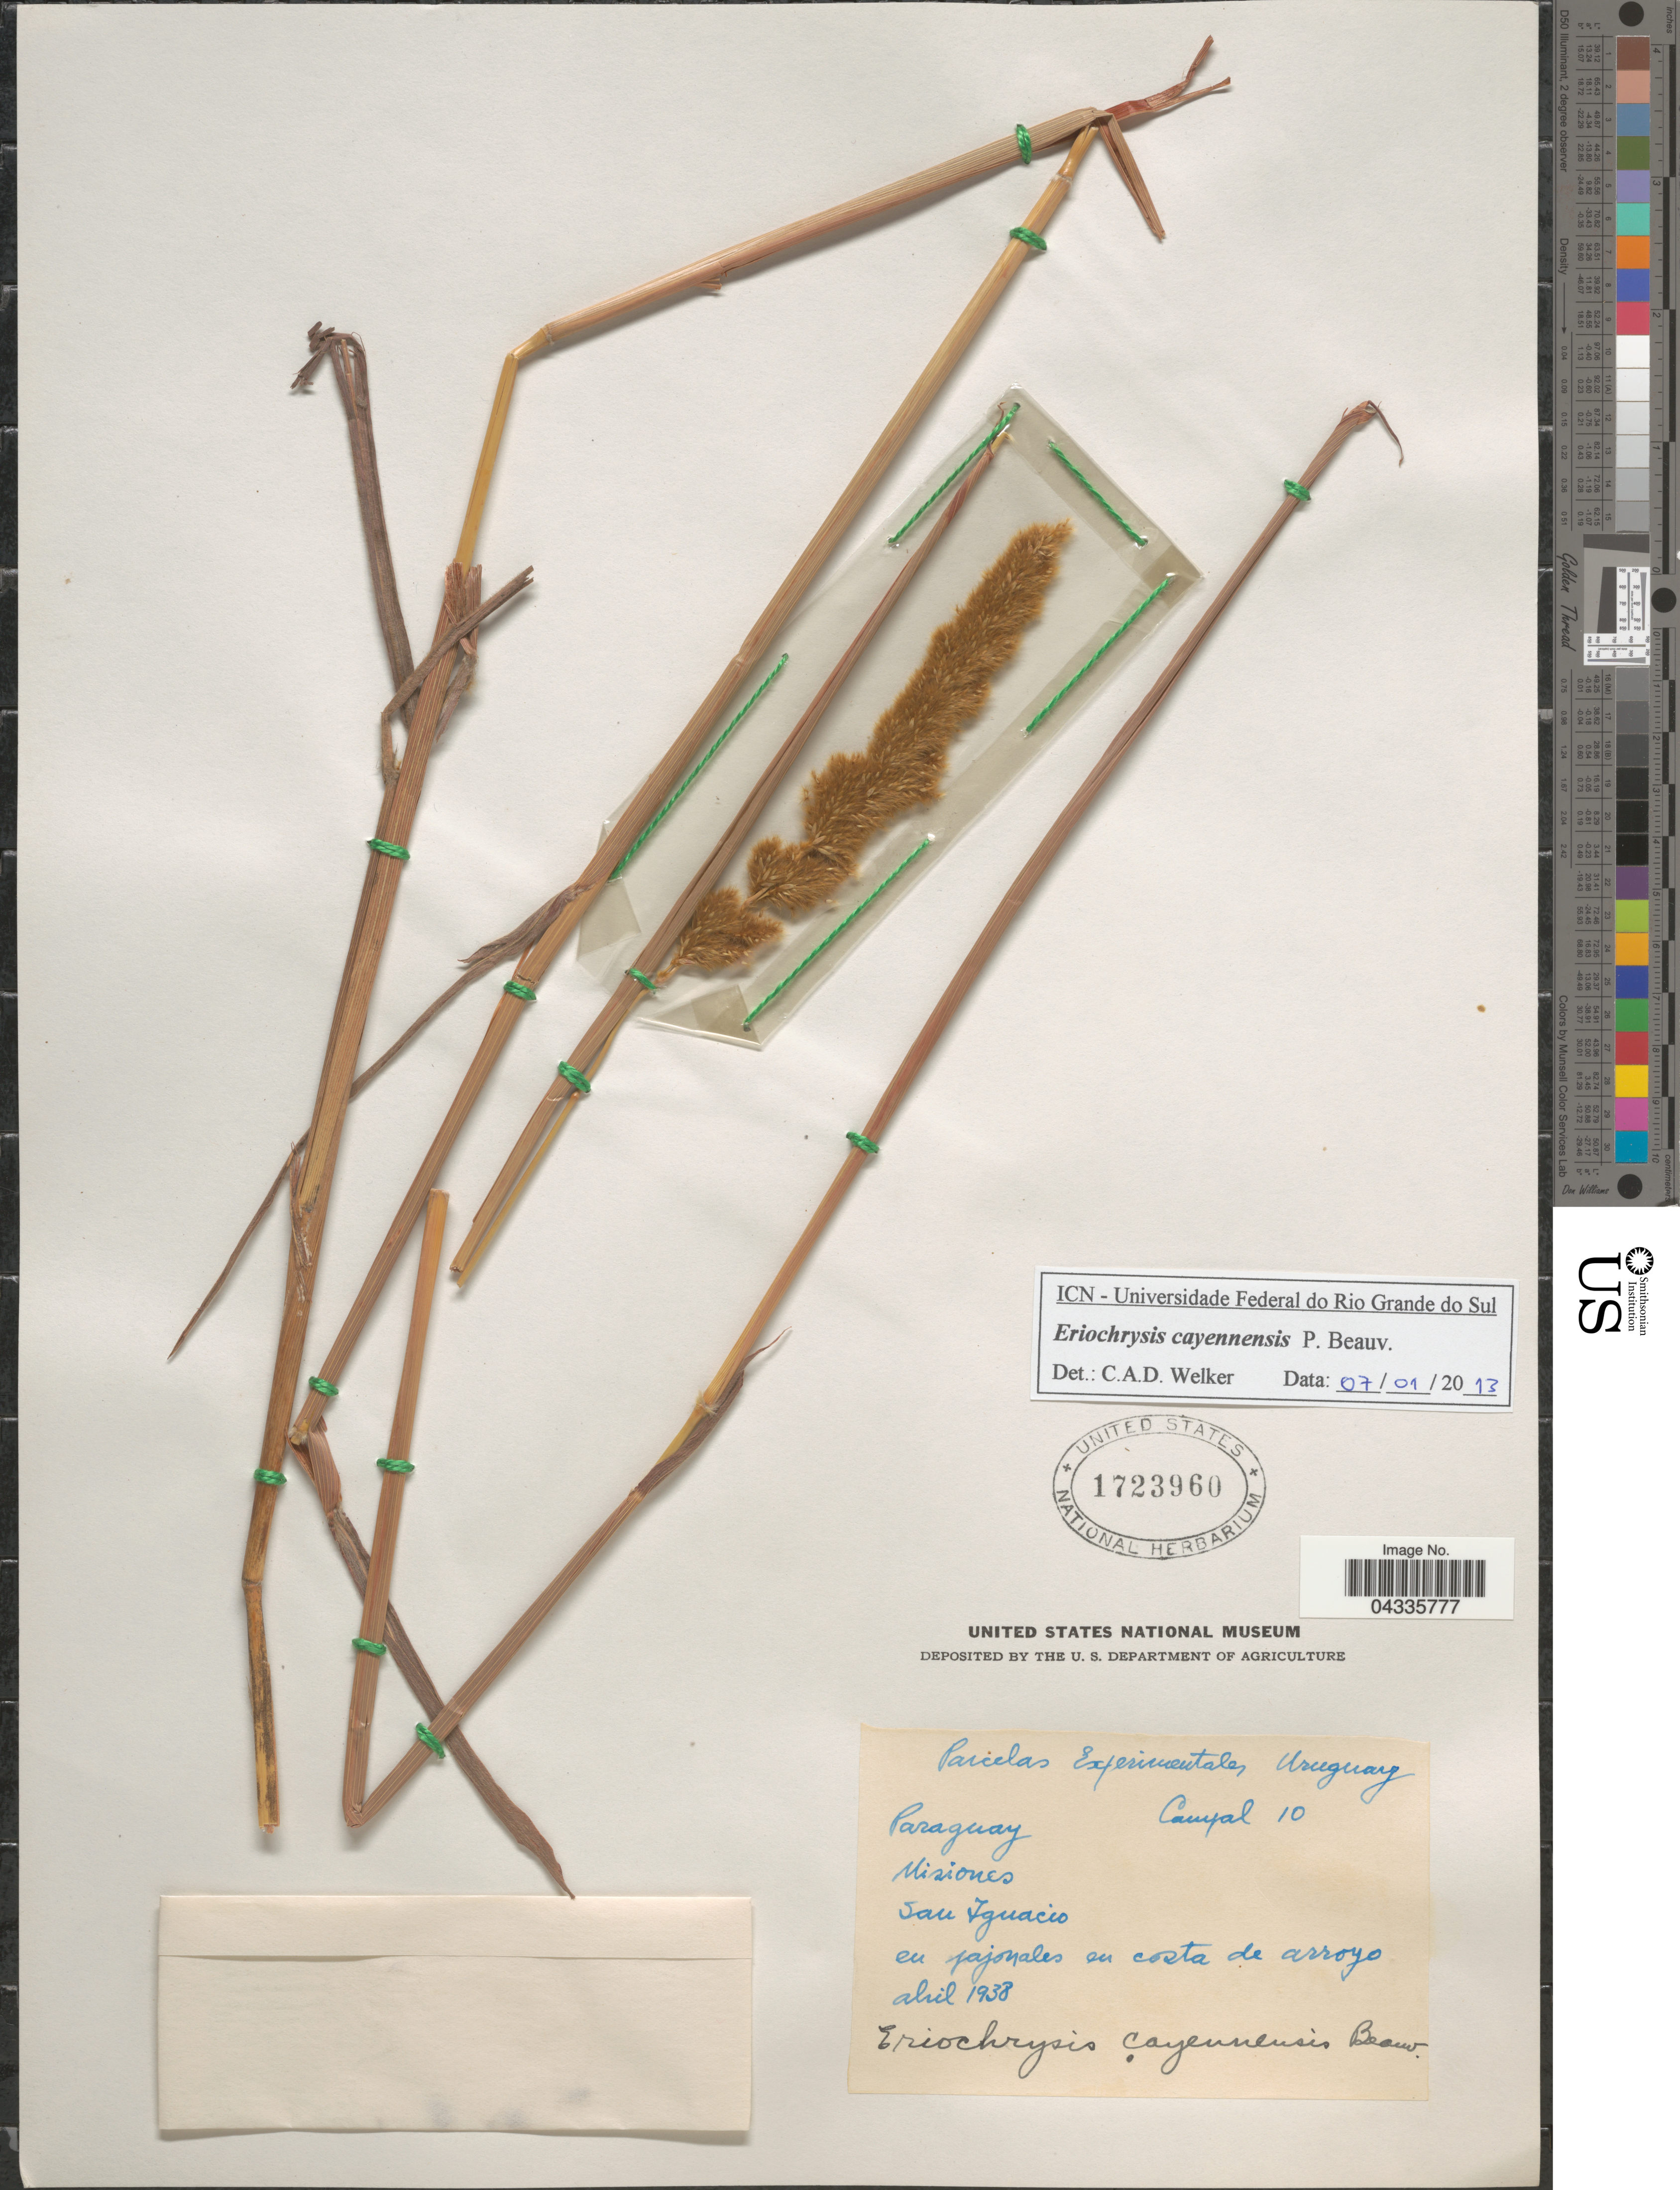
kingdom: Plantae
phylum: Tracheophyta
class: Liliopsida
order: Poales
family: Poaceae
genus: Eriochrysis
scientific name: Eriochrysis cayennensis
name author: P. Beauv.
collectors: Cauyal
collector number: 10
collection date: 1938-04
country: Paraguay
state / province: Misiones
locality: San Ignacio.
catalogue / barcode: US 1723960